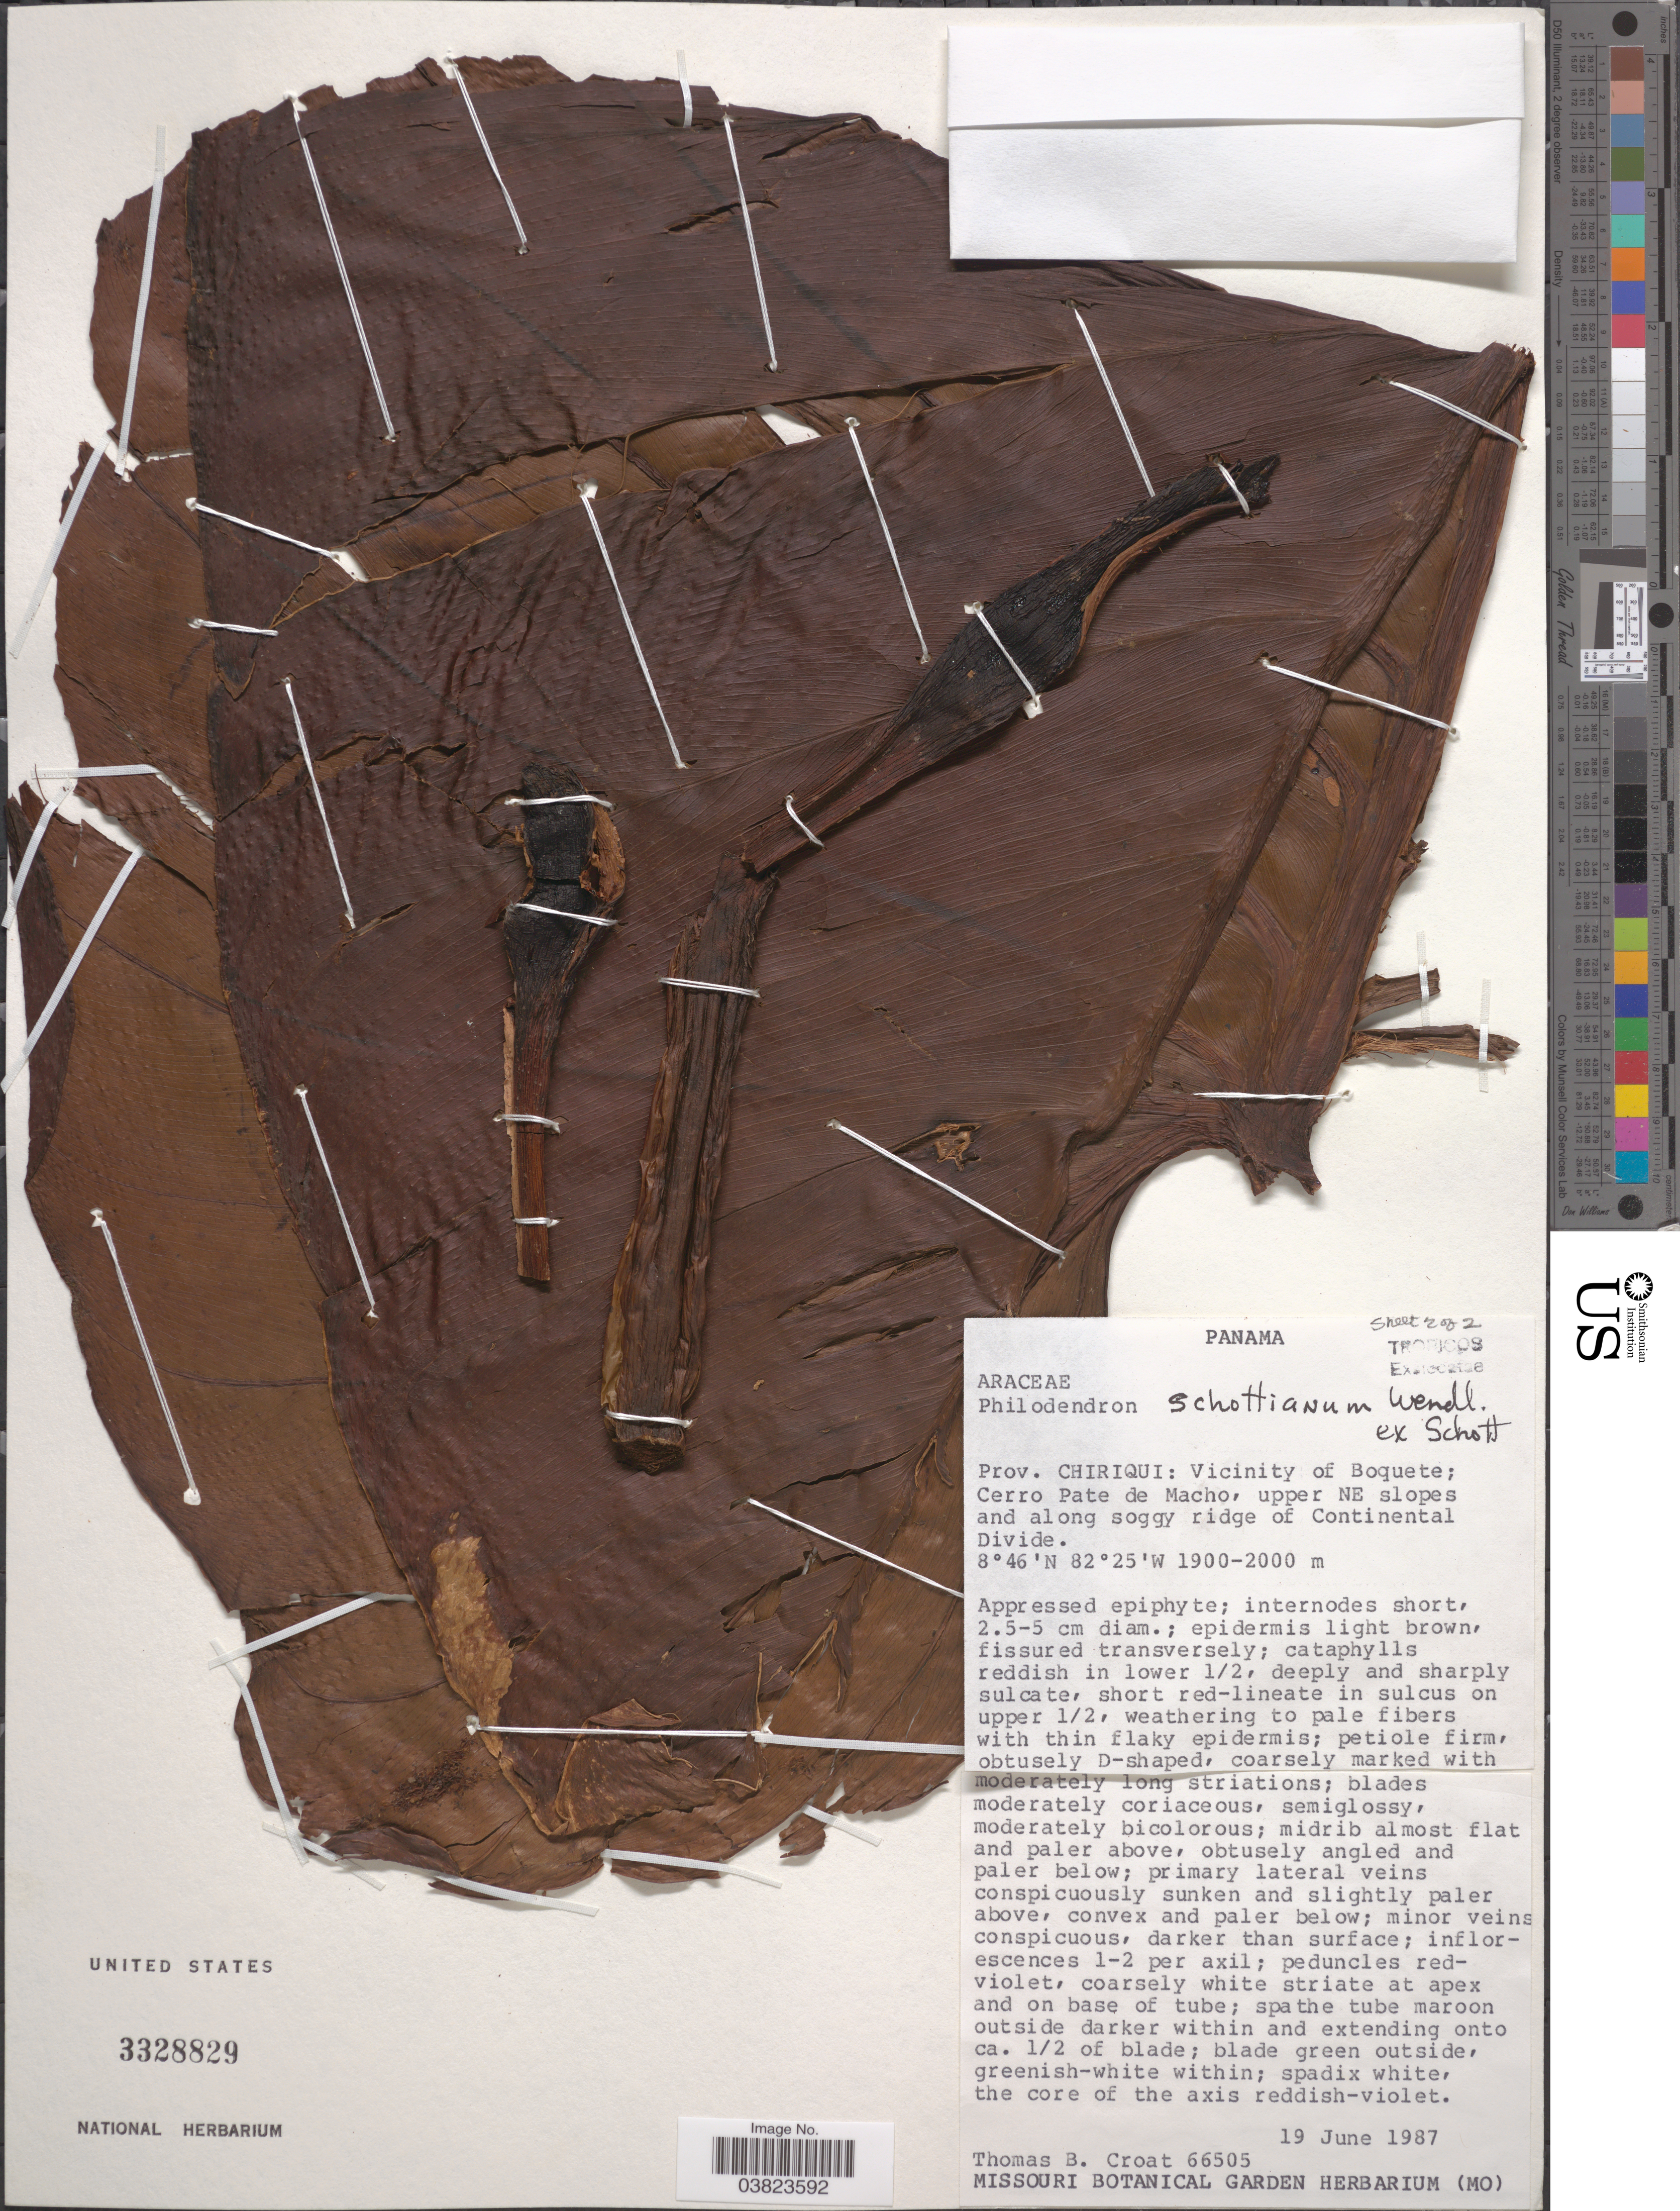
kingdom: Plantae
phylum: Tracheophyta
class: Liliopsida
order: Alismatales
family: Araceae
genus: Philodendron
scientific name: Philodendron schottianum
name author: H. Wendl. ex Schott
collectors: T. B. Croat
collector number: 66505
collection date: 1987-06-19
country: Panama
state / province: Chiriqui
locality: Vicinity of Boquete; Cerro Pate de Macho, upper NE slopes and along soggy ridge of Continental Divide.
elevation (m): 1900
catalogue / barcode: US 3328829